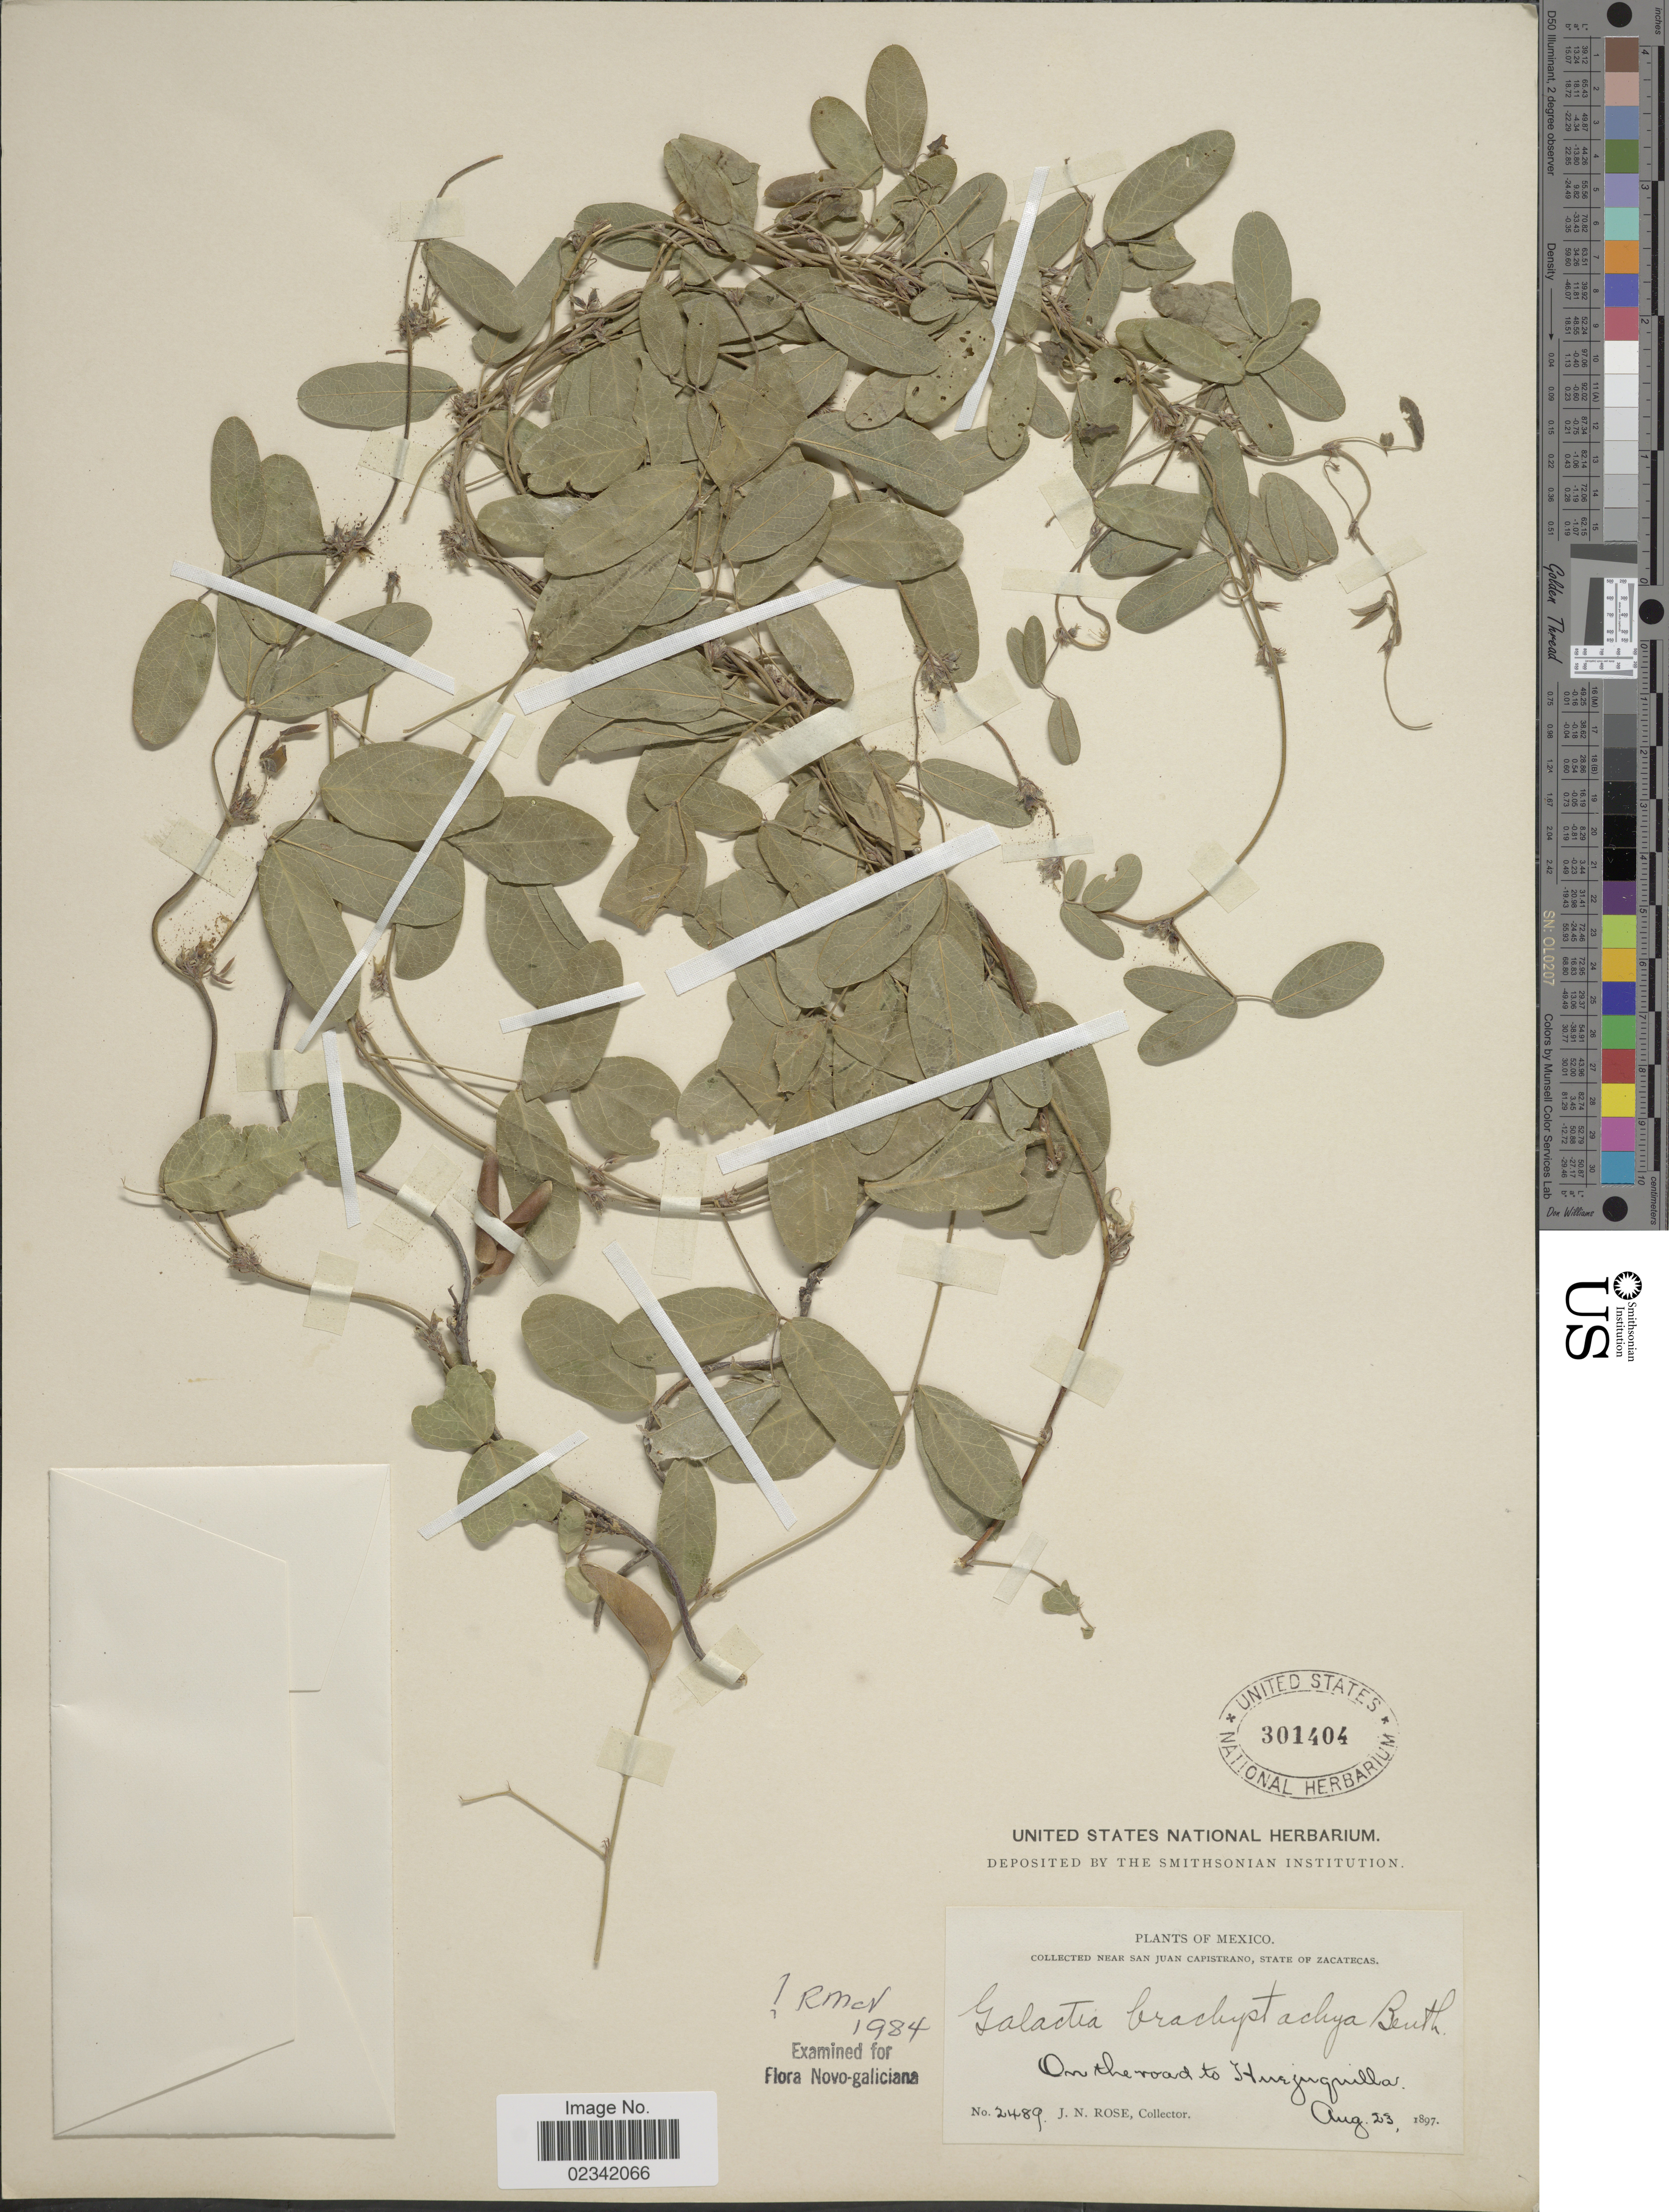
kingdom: Plantae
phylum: Tracheophyta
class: Magnoliopsida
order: Fabales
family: Fabaceae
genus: Nanogalactia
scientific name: Nanogalactia brachystachys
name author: (Benth.) L.P. Queiroz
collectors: J. N. Rose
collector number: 2489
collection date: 1897-08-23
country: Mexico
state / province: Zacatecas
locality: Near San Juan Capistrano, State of Zacatecas, On the road to Huejuquilla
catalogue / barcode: US 301404